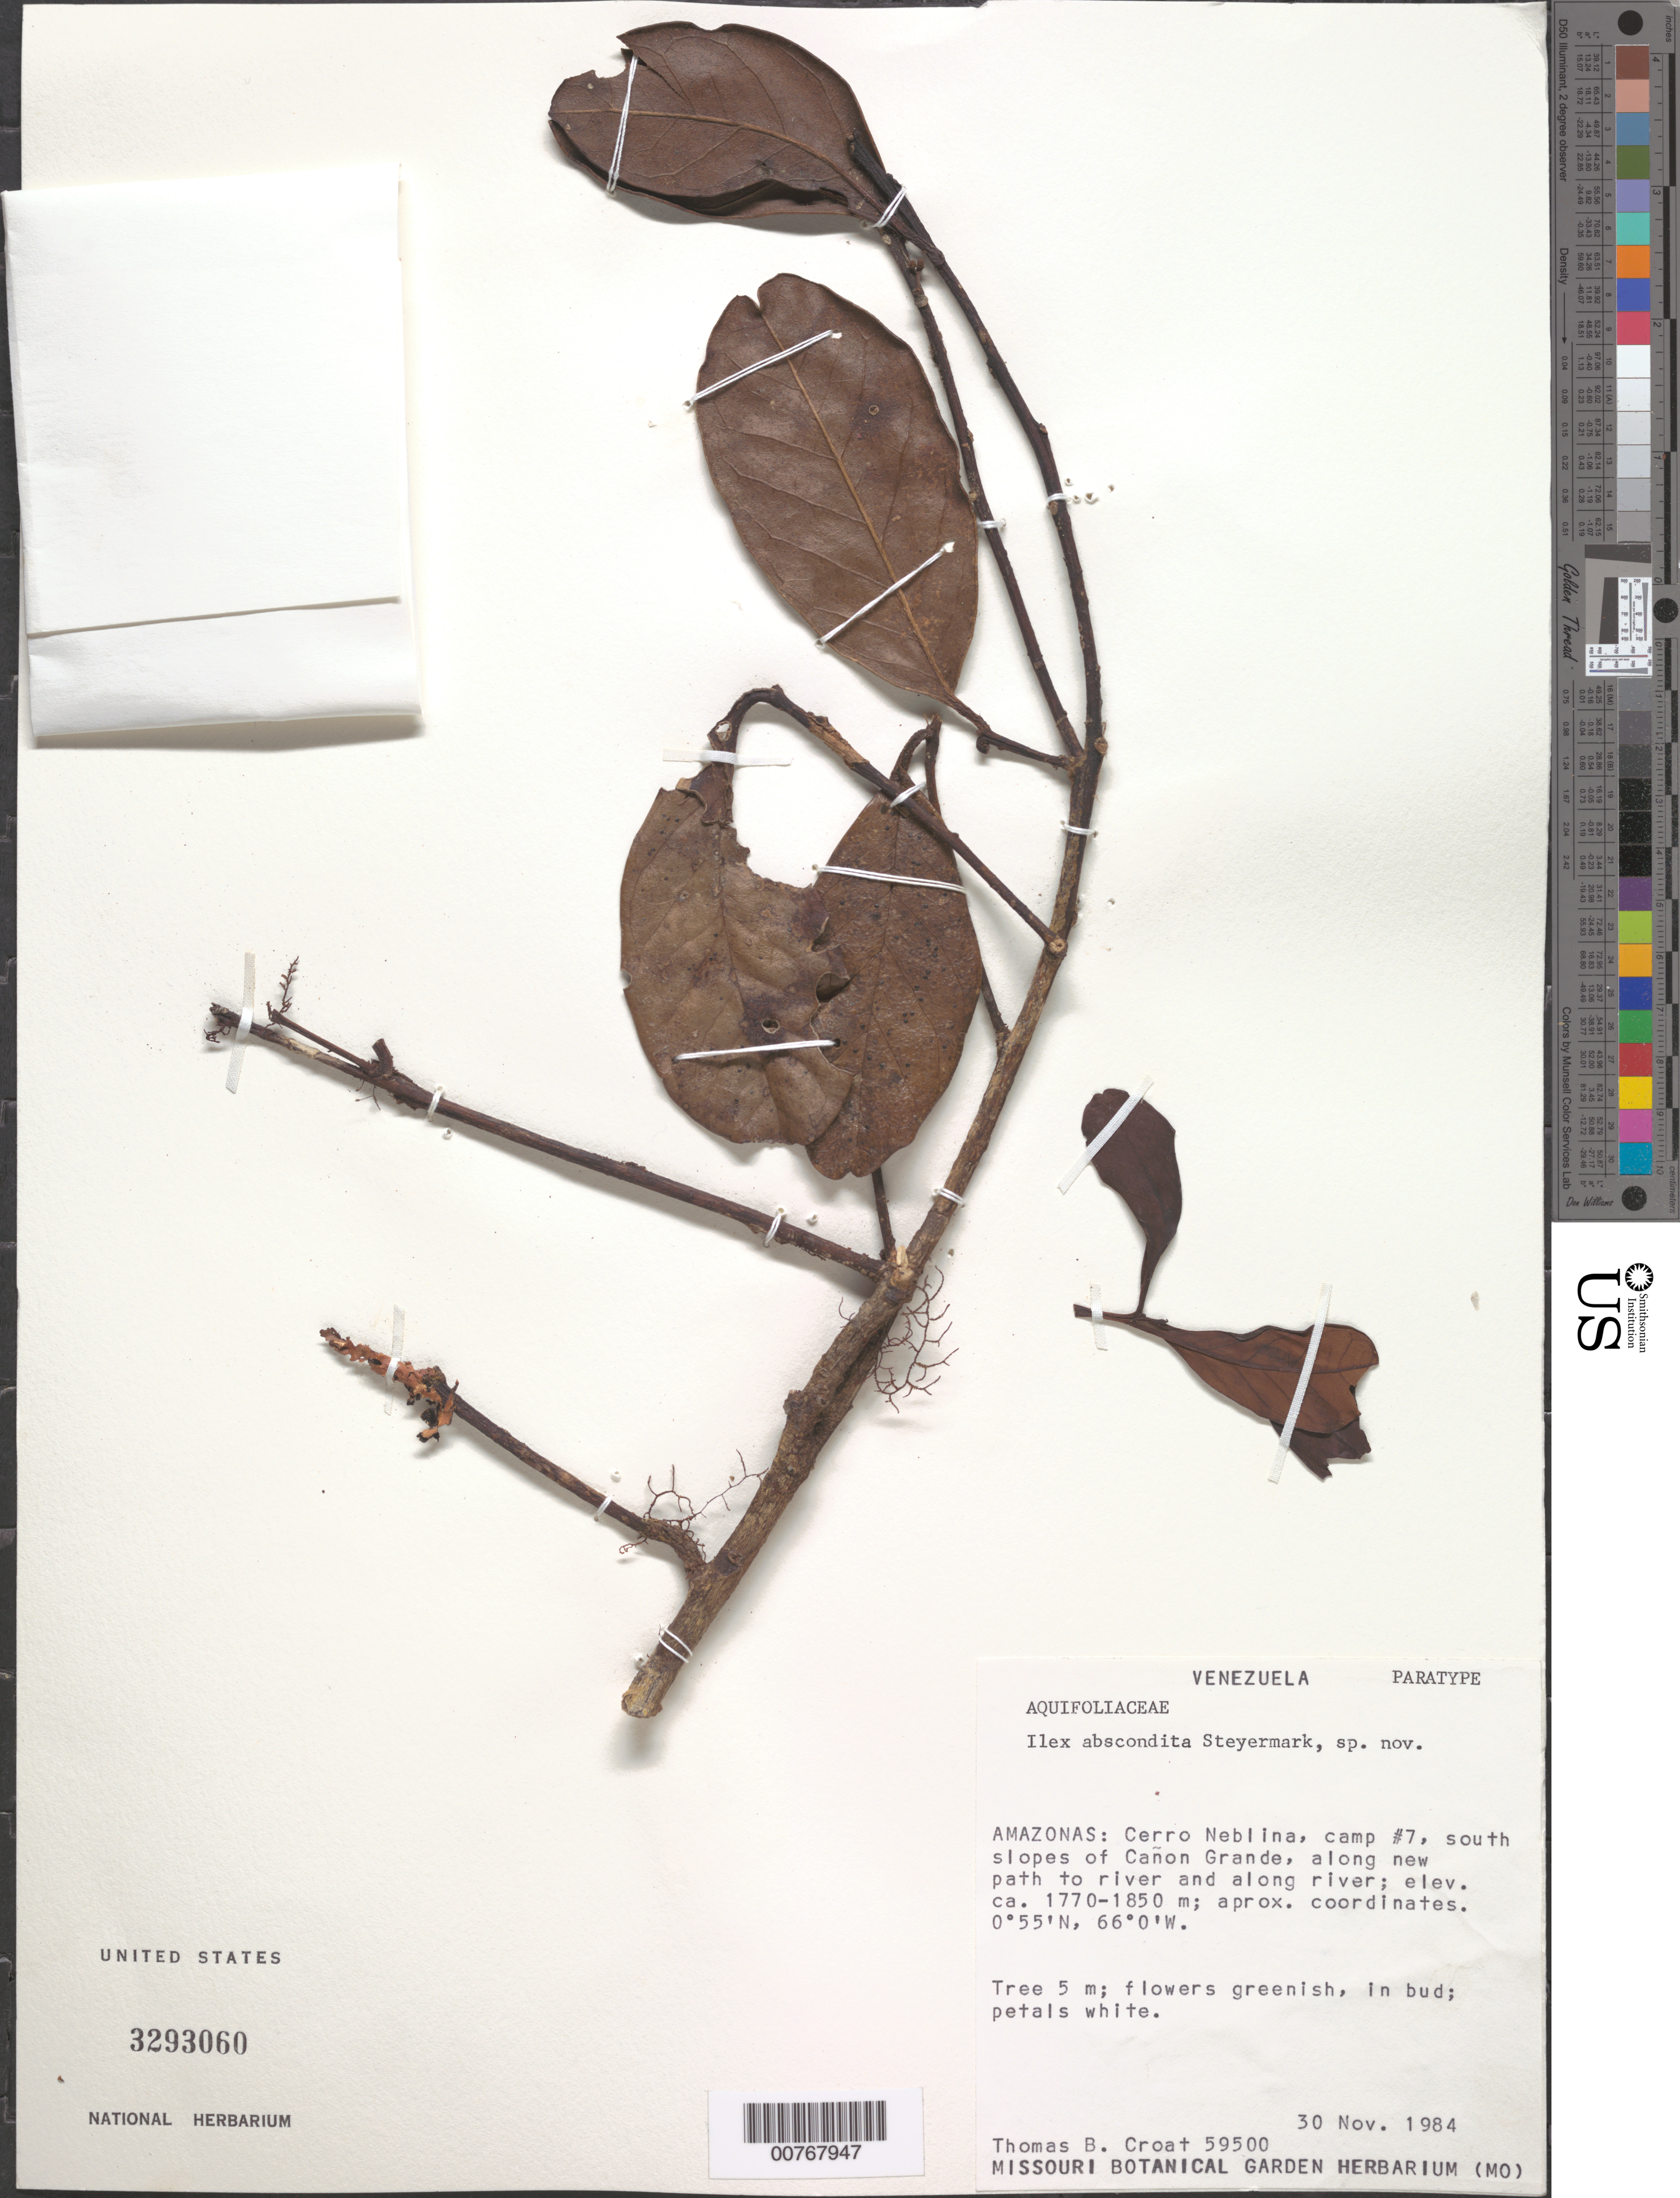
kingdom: Plantae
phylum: Tracheophyta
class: Magnoliopsida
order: Aquifoliales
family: Aquifoliaceae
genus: Ilex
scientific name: Ilex abscondita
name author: Steyerm.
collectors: T. B. Croat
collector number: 59500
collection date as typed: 30-Nov-84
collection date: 1984-11-30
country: Venezuela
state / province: Amazonas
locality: Cerro Neblina, camp #7, S slopes of Cañon Grande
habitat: Along new path to river and along river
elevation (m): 1770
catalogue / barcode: US 3293060